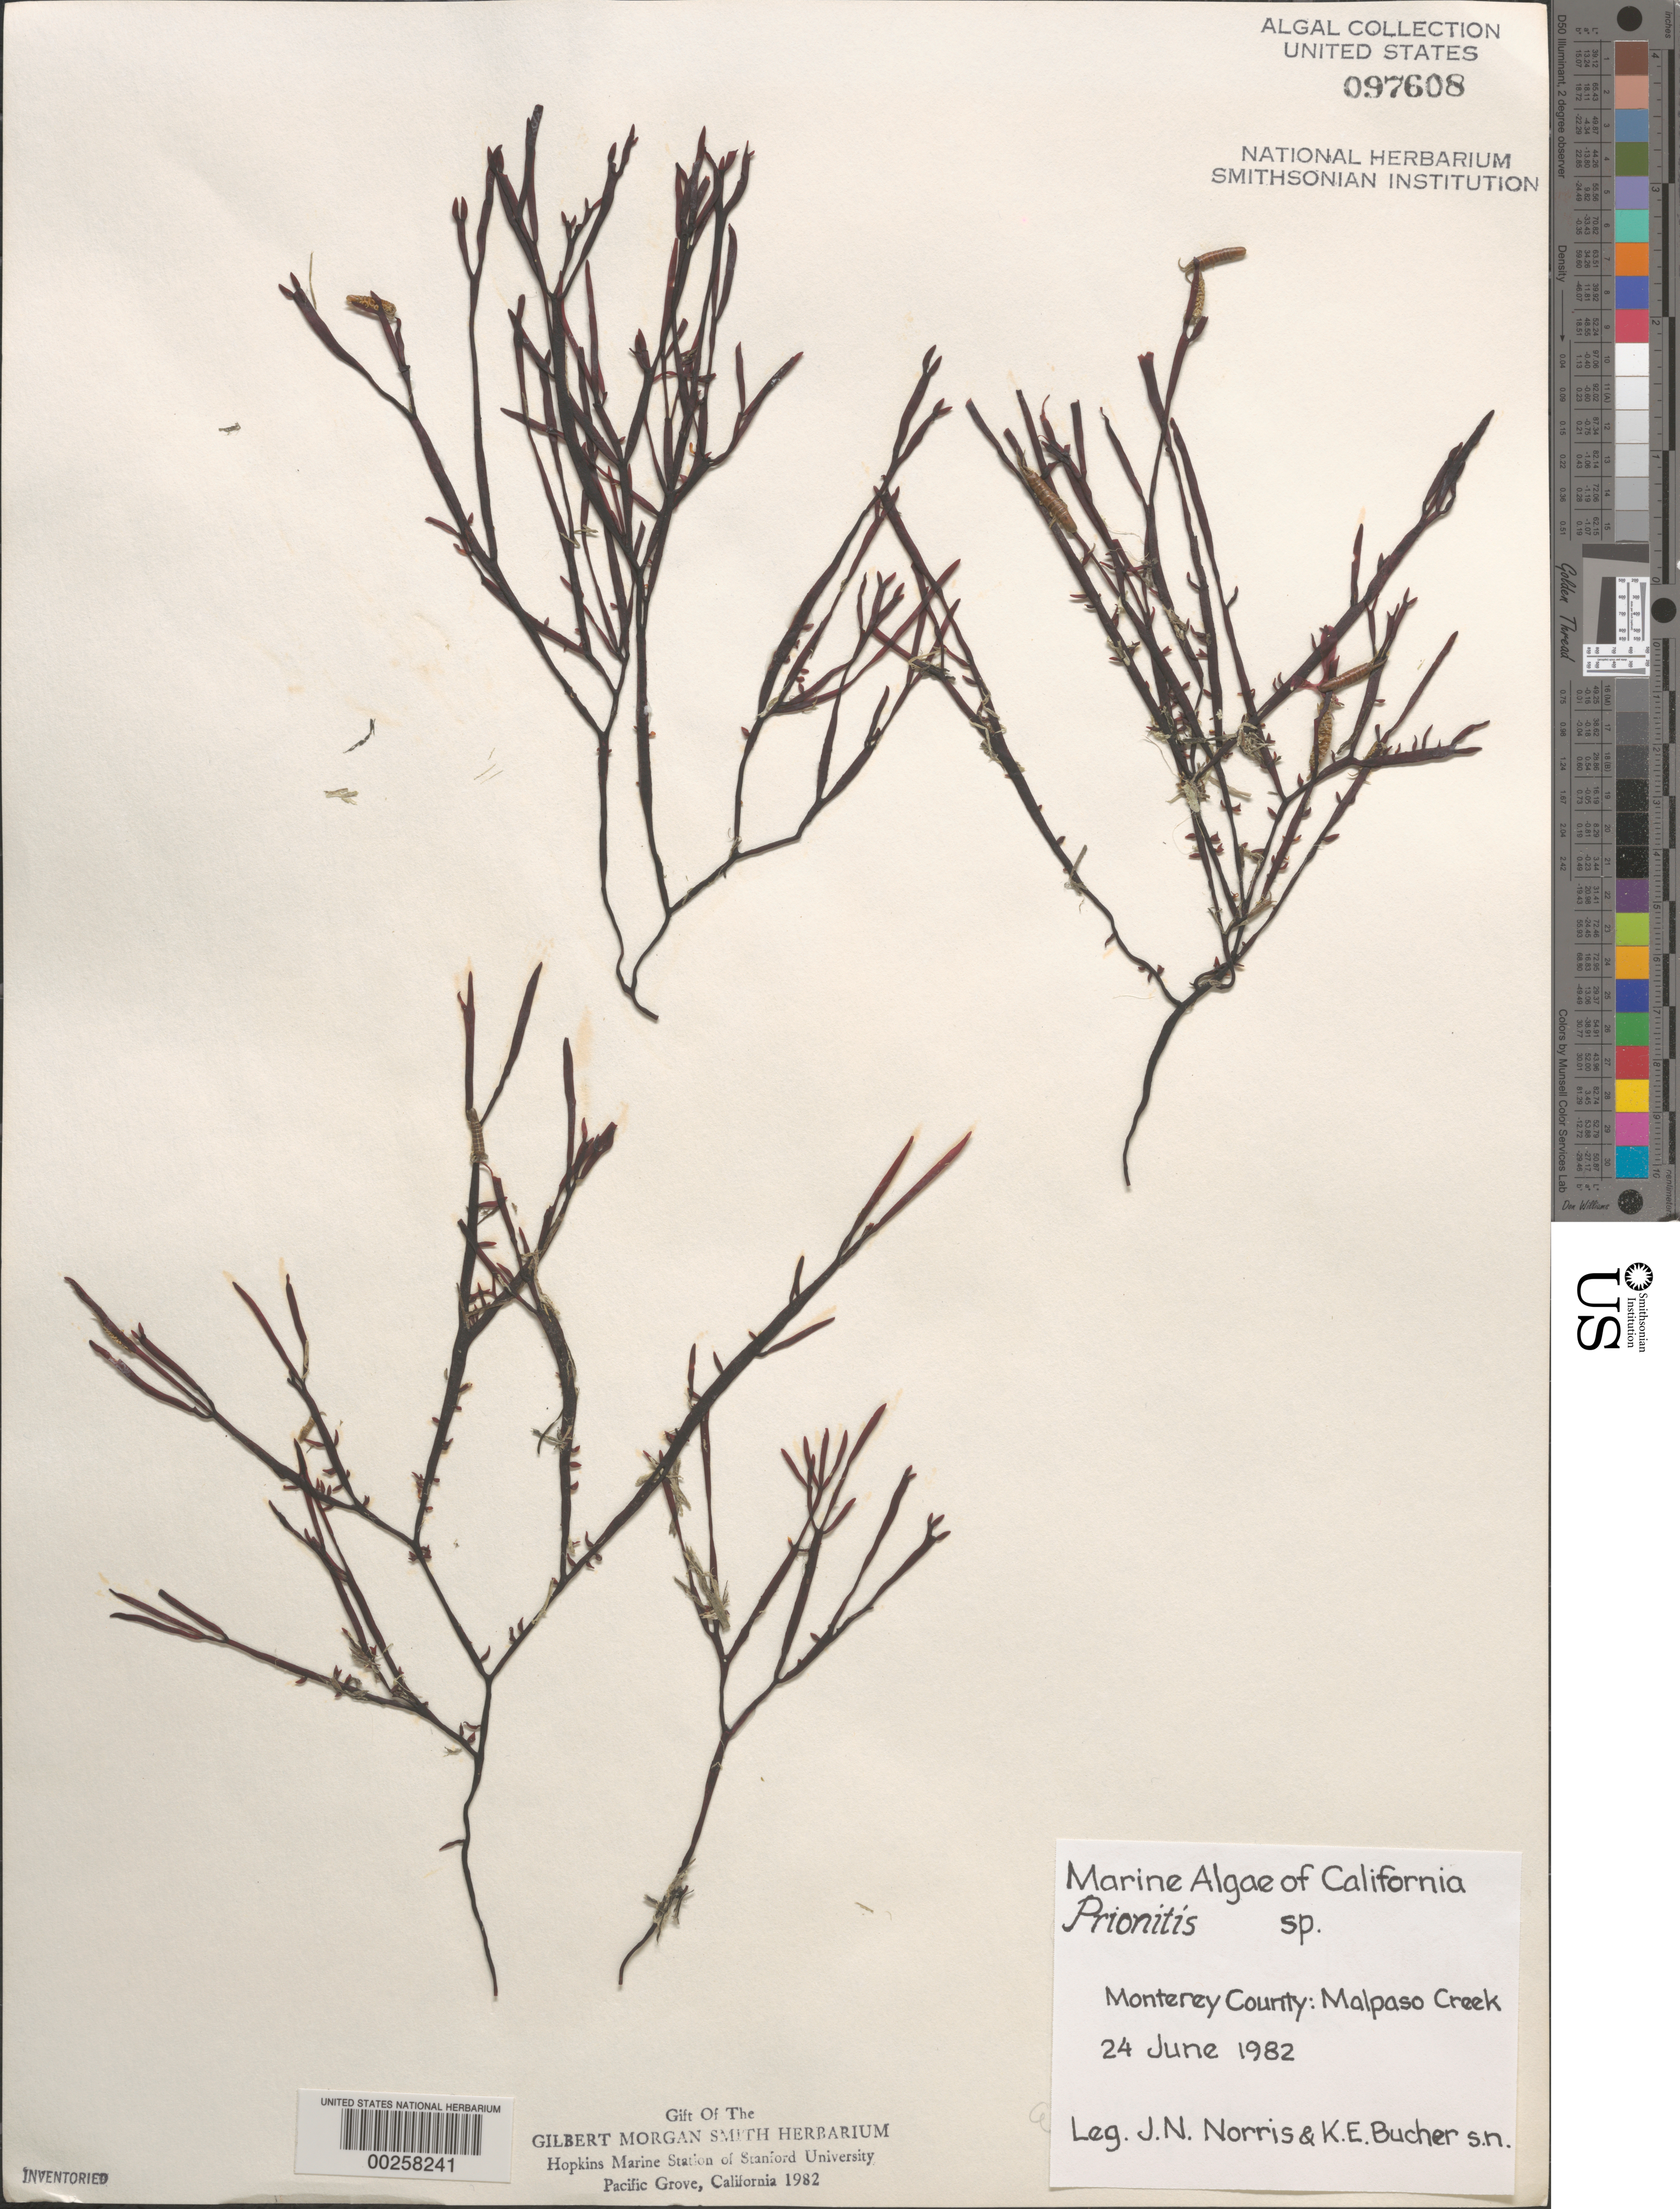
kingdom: Plantae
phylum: Rhodophyta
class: Florideophyceae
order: Cryptonemiales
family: Cryptonemiaceae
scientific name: Prionitis sp.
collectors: J. N. Norris & K. E. Bucher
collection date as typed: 24 Jun 1982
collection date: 1982-06-24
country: United States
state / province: California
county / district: Monterey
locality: Malpaso Creek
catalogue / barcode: US 97608